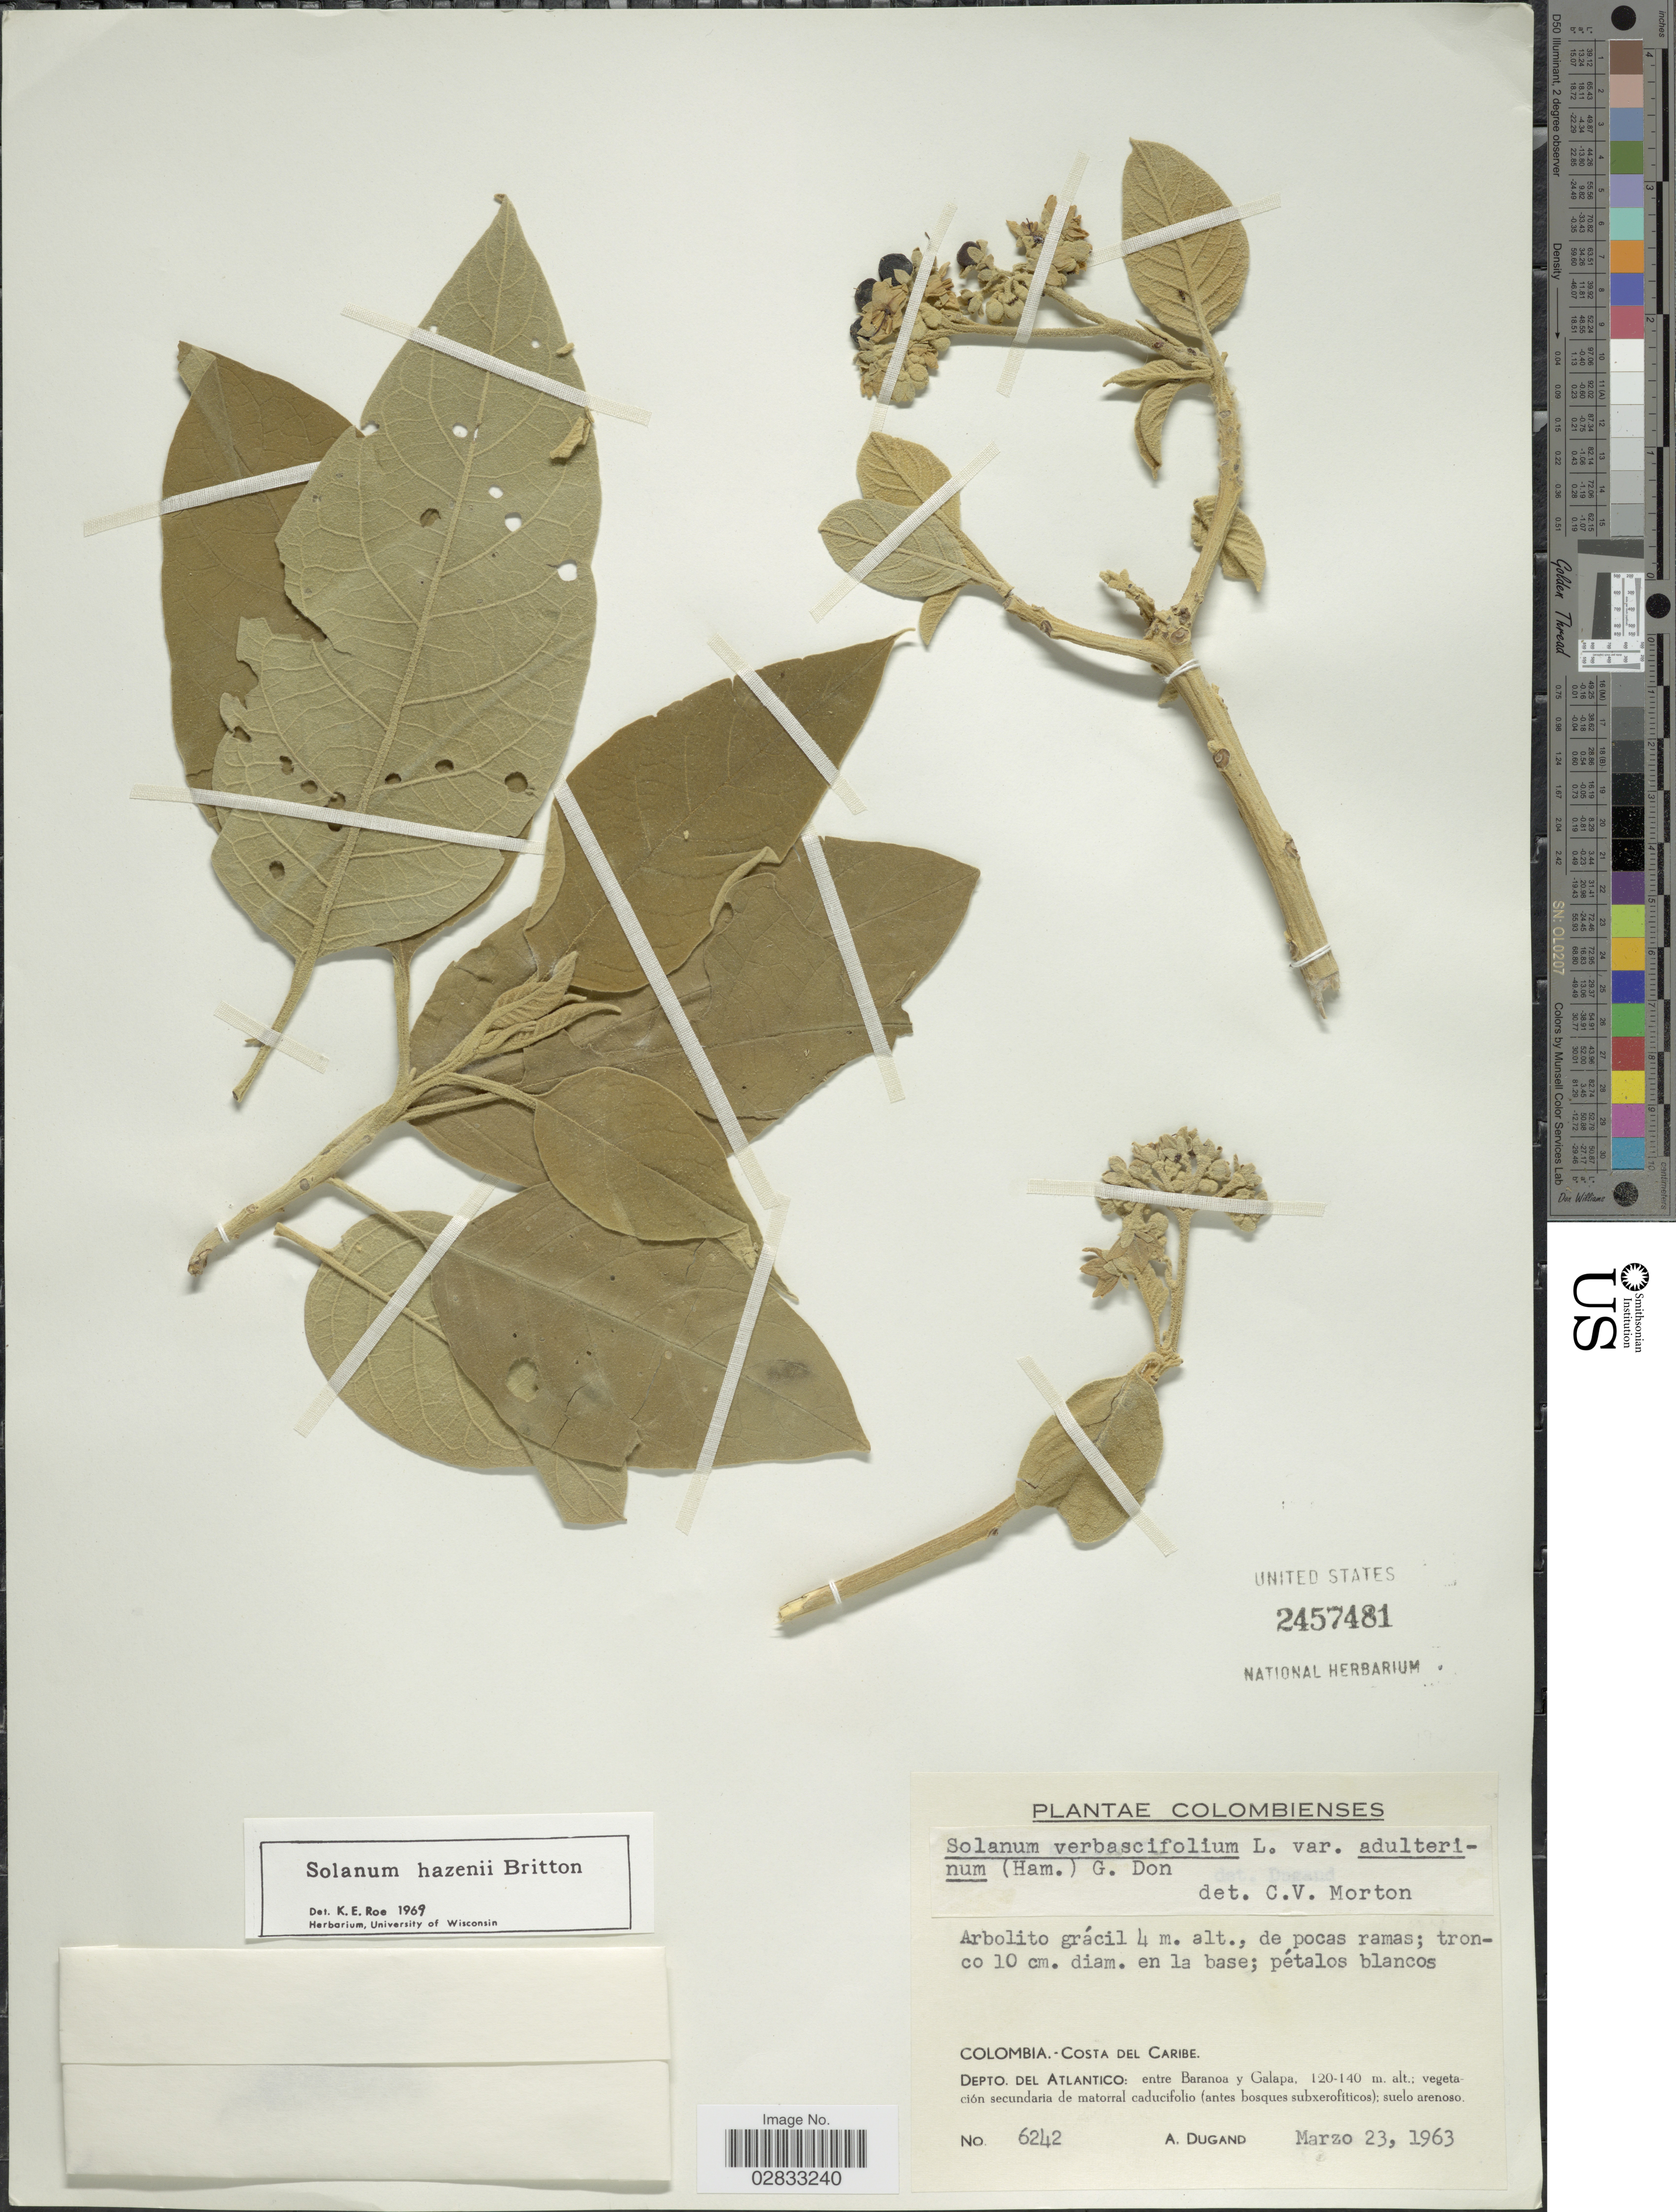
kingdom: Plantae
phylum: Tracheophyta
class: Magnoliopsida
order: Solanales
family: Solanaceae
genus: Solanum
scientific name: Solanum hazenii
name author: Britton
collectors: A. Dugand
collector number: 6242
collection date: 1963-03-23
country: Colombia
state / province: Atlántico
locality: Costa del Caribe. Depto. del Atlantico: entre Baranoa y Galapa.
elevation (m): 120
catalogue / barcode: US 2457481